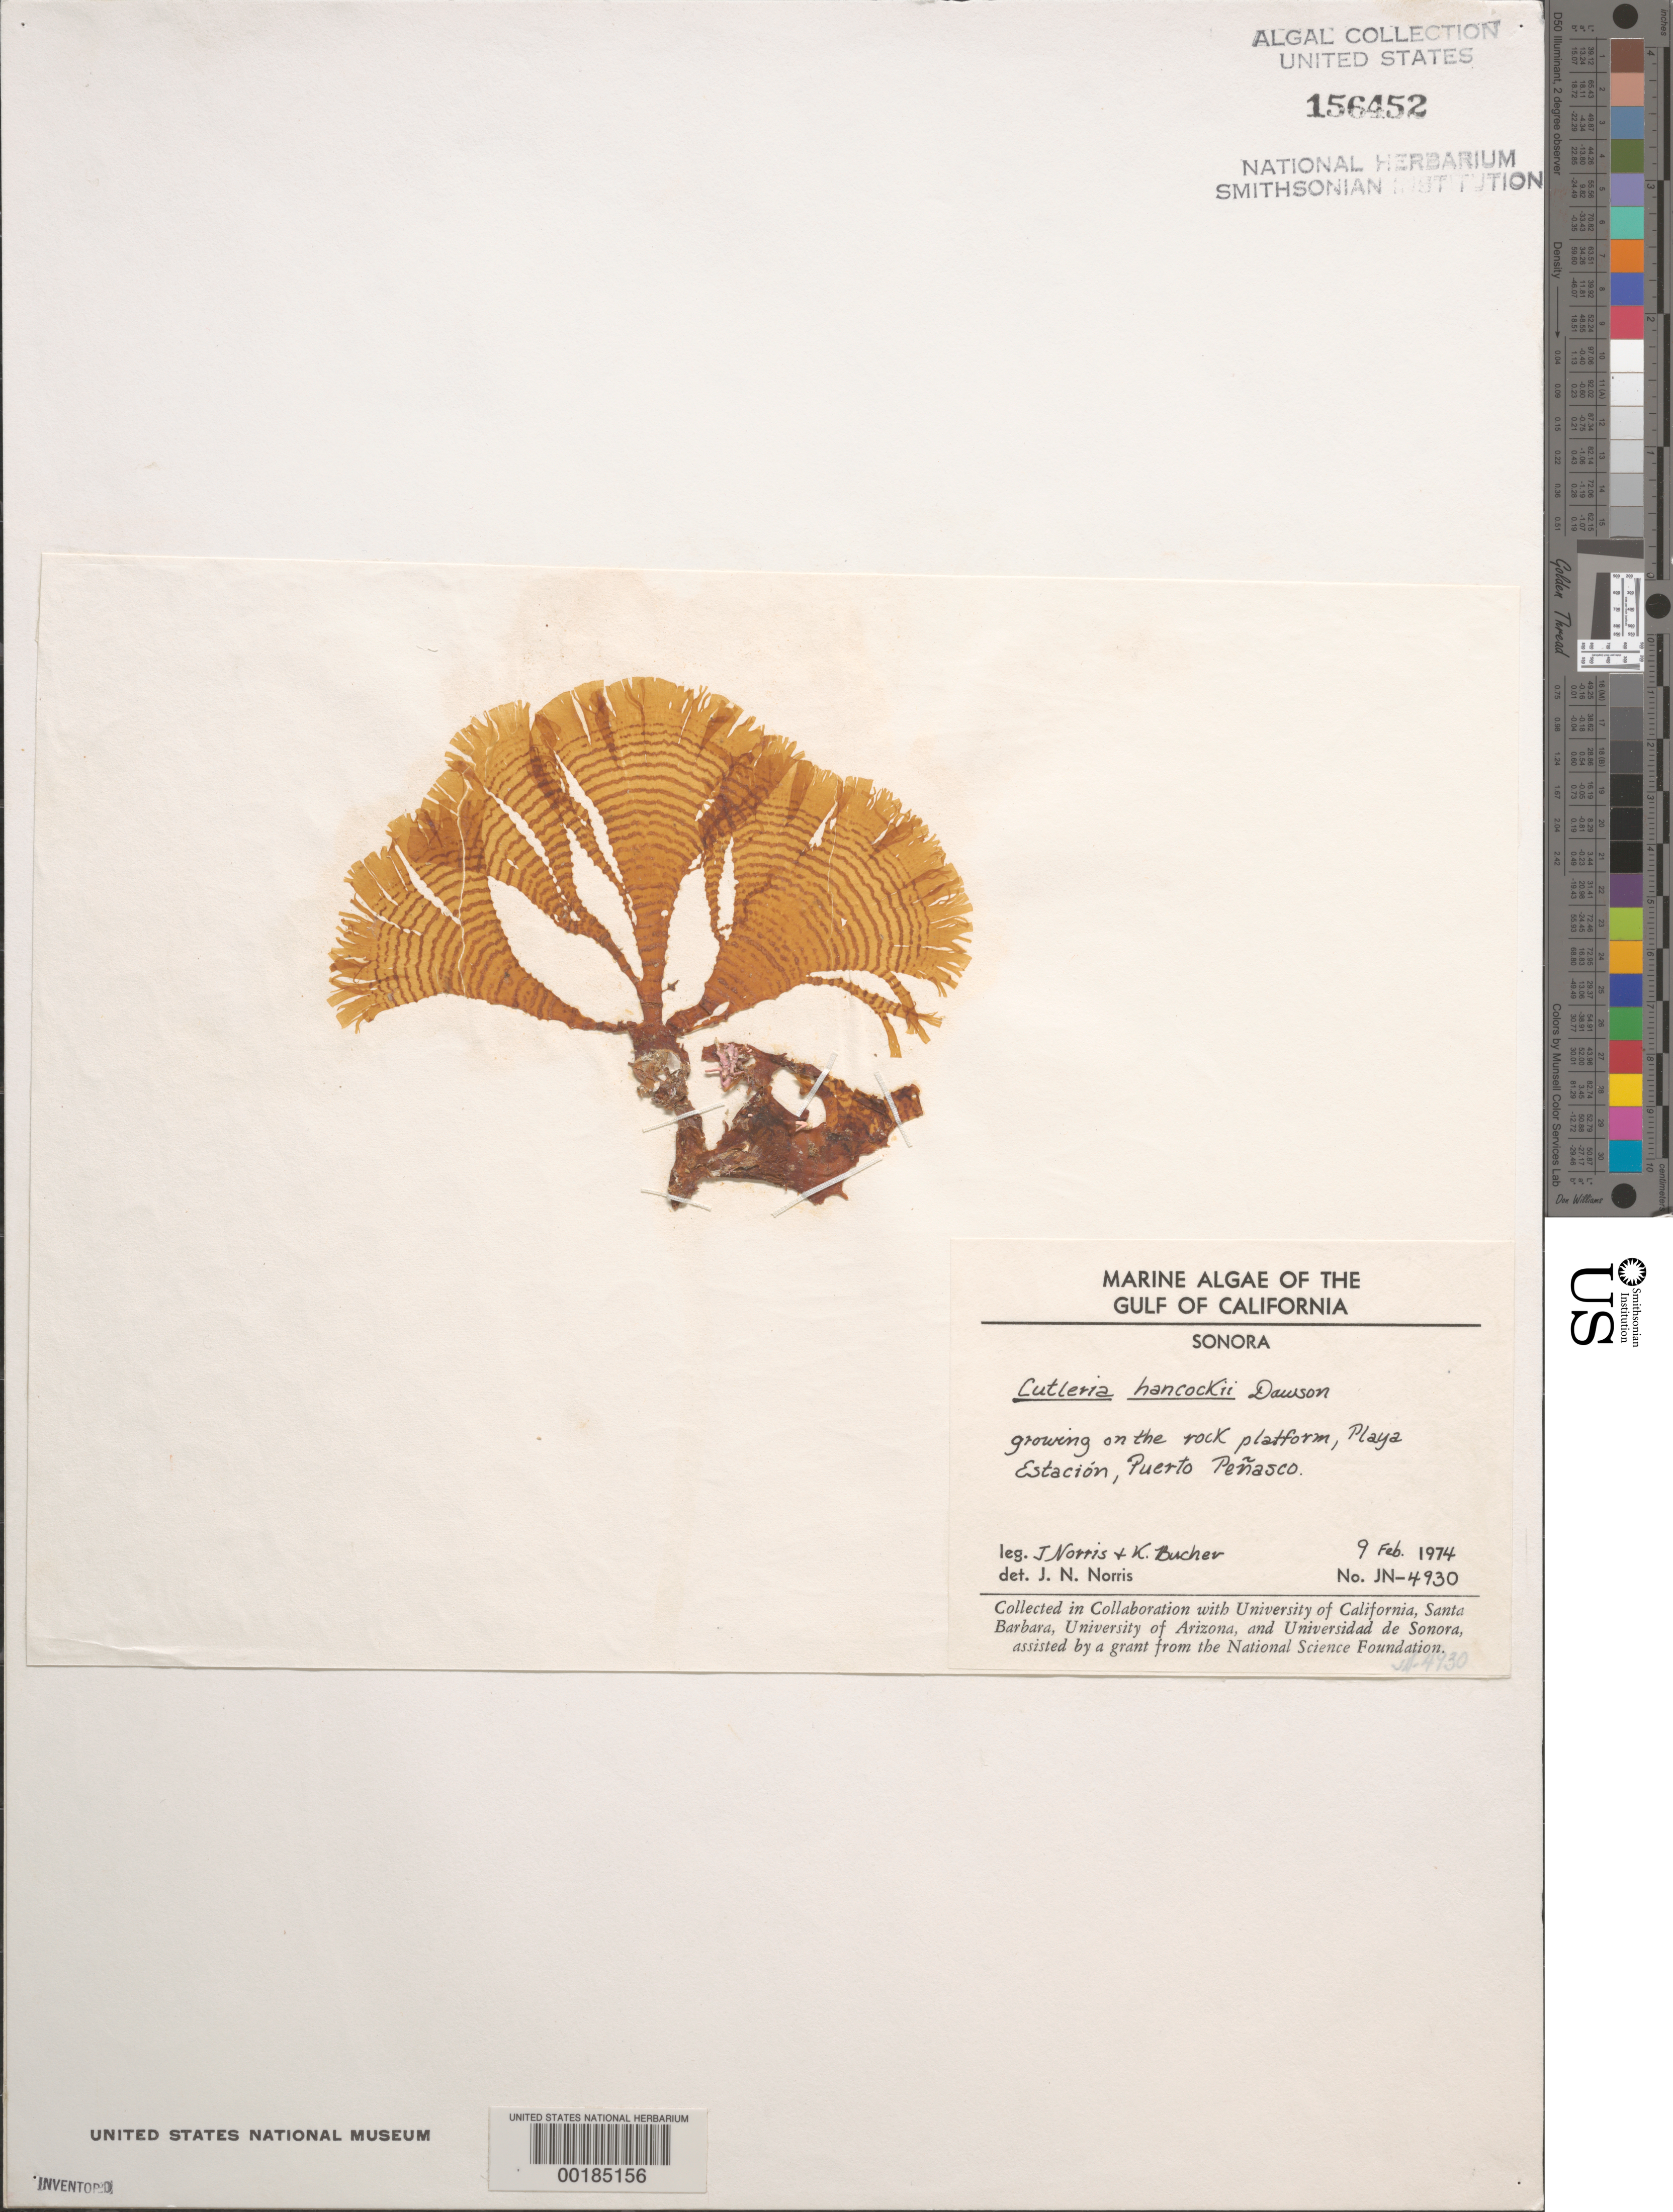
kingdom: Chromista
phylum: Ochrophyta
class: Phaeophyceae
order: Cutleriales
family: Cutleriaceae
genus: Cutleria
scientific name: Cutleria hancockii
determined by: Norris, James N.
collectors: J. N. Norris & K. E. Bucher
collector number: JN-4930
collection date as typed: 09 Feb 1974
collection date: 1974-02-09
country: Mexico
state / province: Sonora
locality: Playa Estacion, Puerto Penasco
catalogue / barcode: US 156452